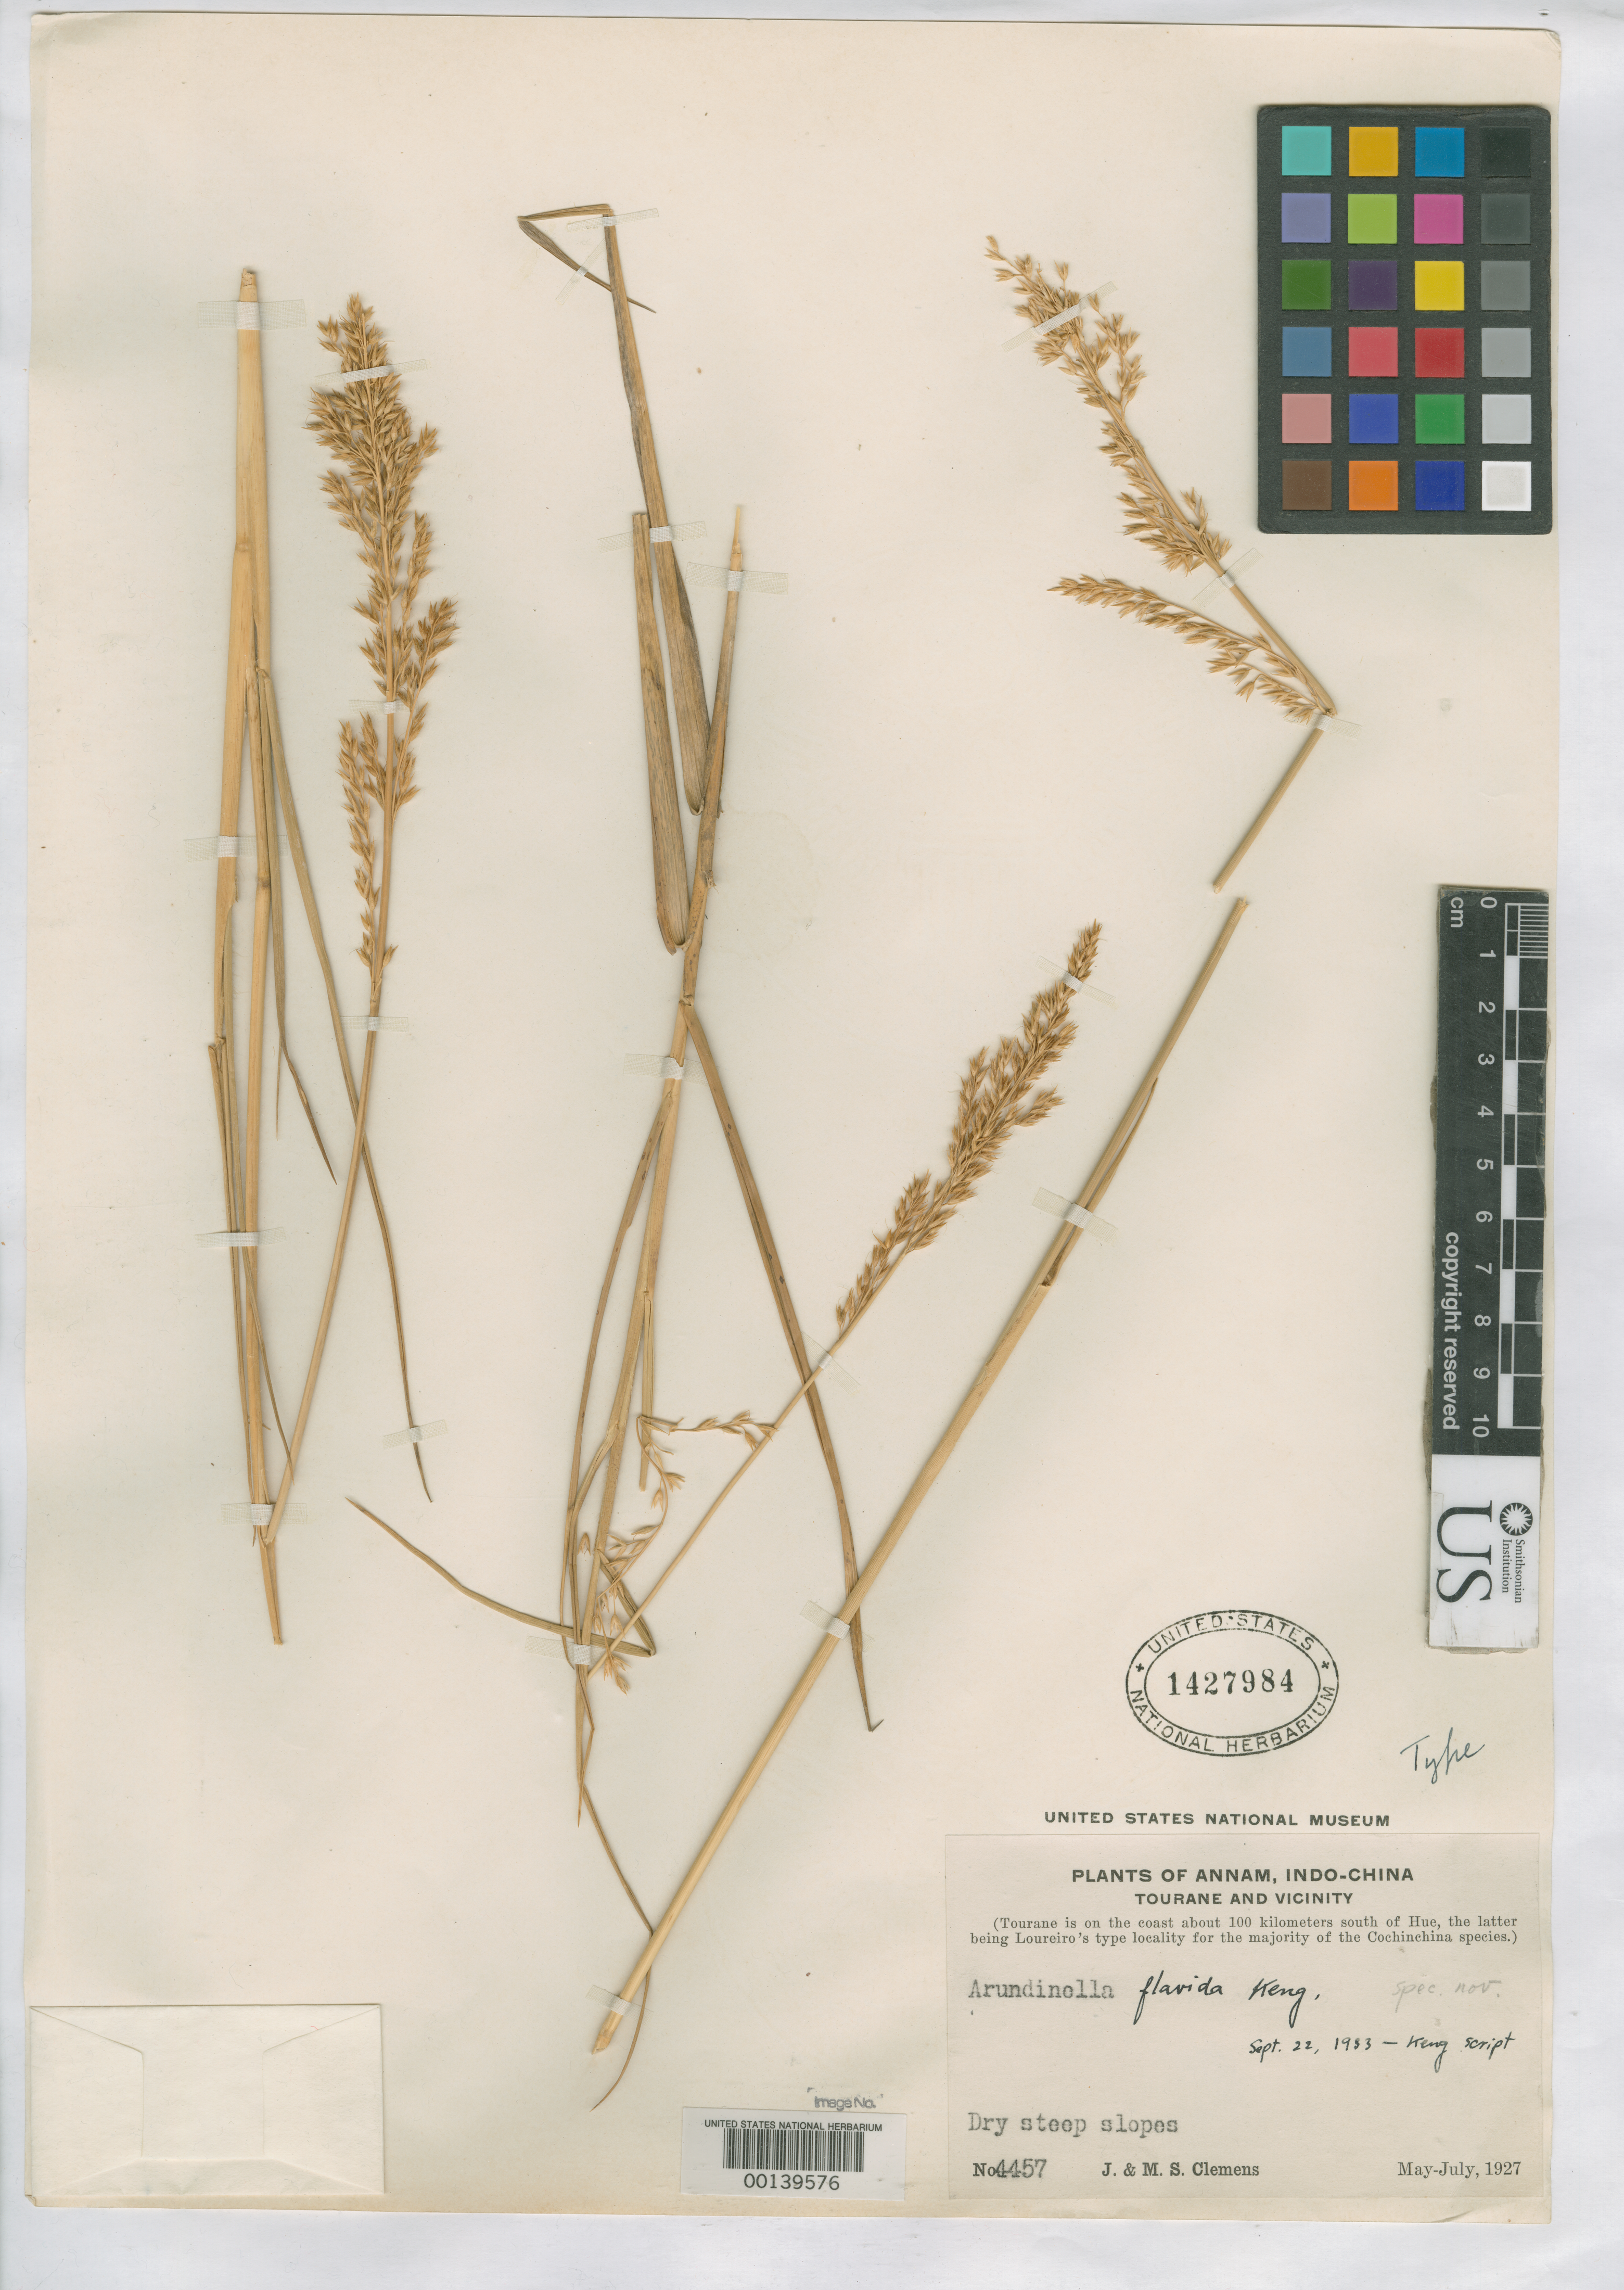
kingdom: Plantae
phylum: Tracheophyta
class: Liliopsida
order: Poales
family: Poaceae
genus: Arundinella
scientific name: Arundinella flavida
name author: Keng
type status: Holotype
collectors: J. Clemens & M. S. Clemens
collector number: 4457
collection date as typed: May 1927 to -- Jul 1927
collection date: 1927-05/1927-07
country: Vietnam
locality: Da Nang (100 km S of Hue).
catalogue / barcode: US 1427984